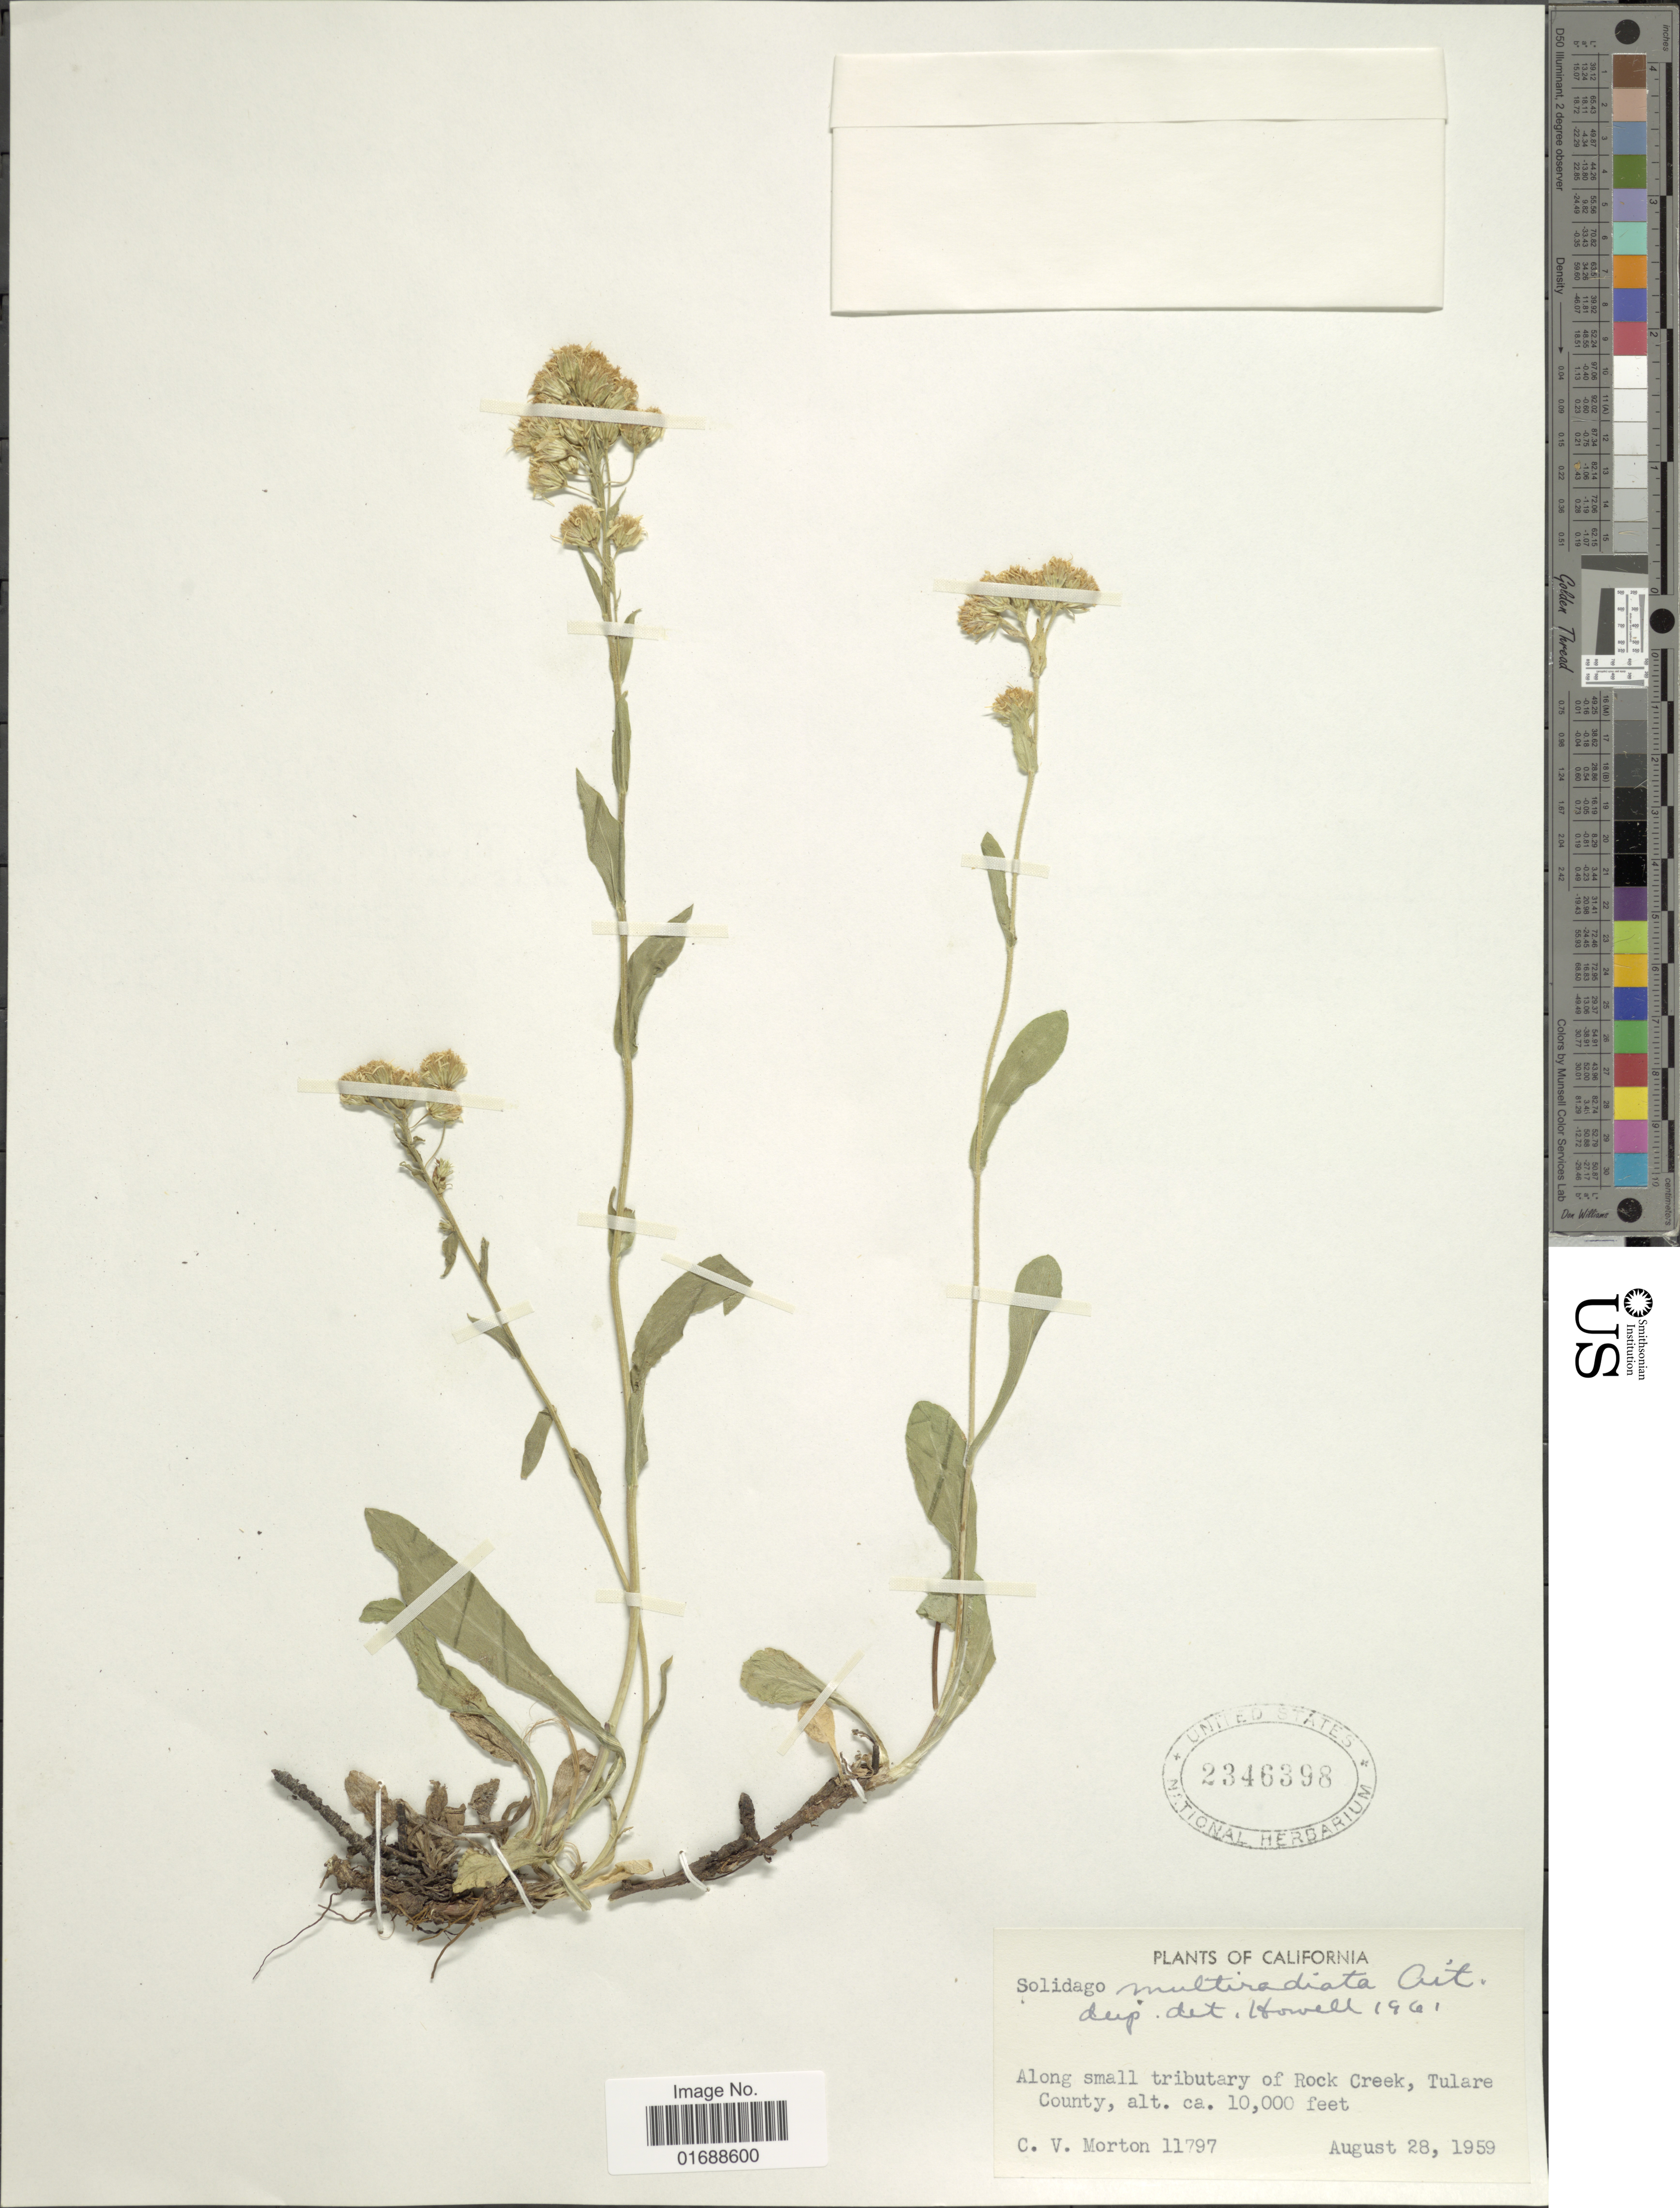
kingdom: Plantae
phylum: Tracheophyta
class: Magnoliopsida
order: Asterales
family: Asteraceae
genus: Solidago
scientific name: Solidago multiradiata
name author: Aiton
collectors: C. V. Morton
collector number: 11797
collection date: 1959-08-28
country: United States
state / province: California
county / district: Tulare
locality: Along small tributary of Rock Creek, Tulare County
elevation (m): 3048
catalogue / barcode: US 2346398